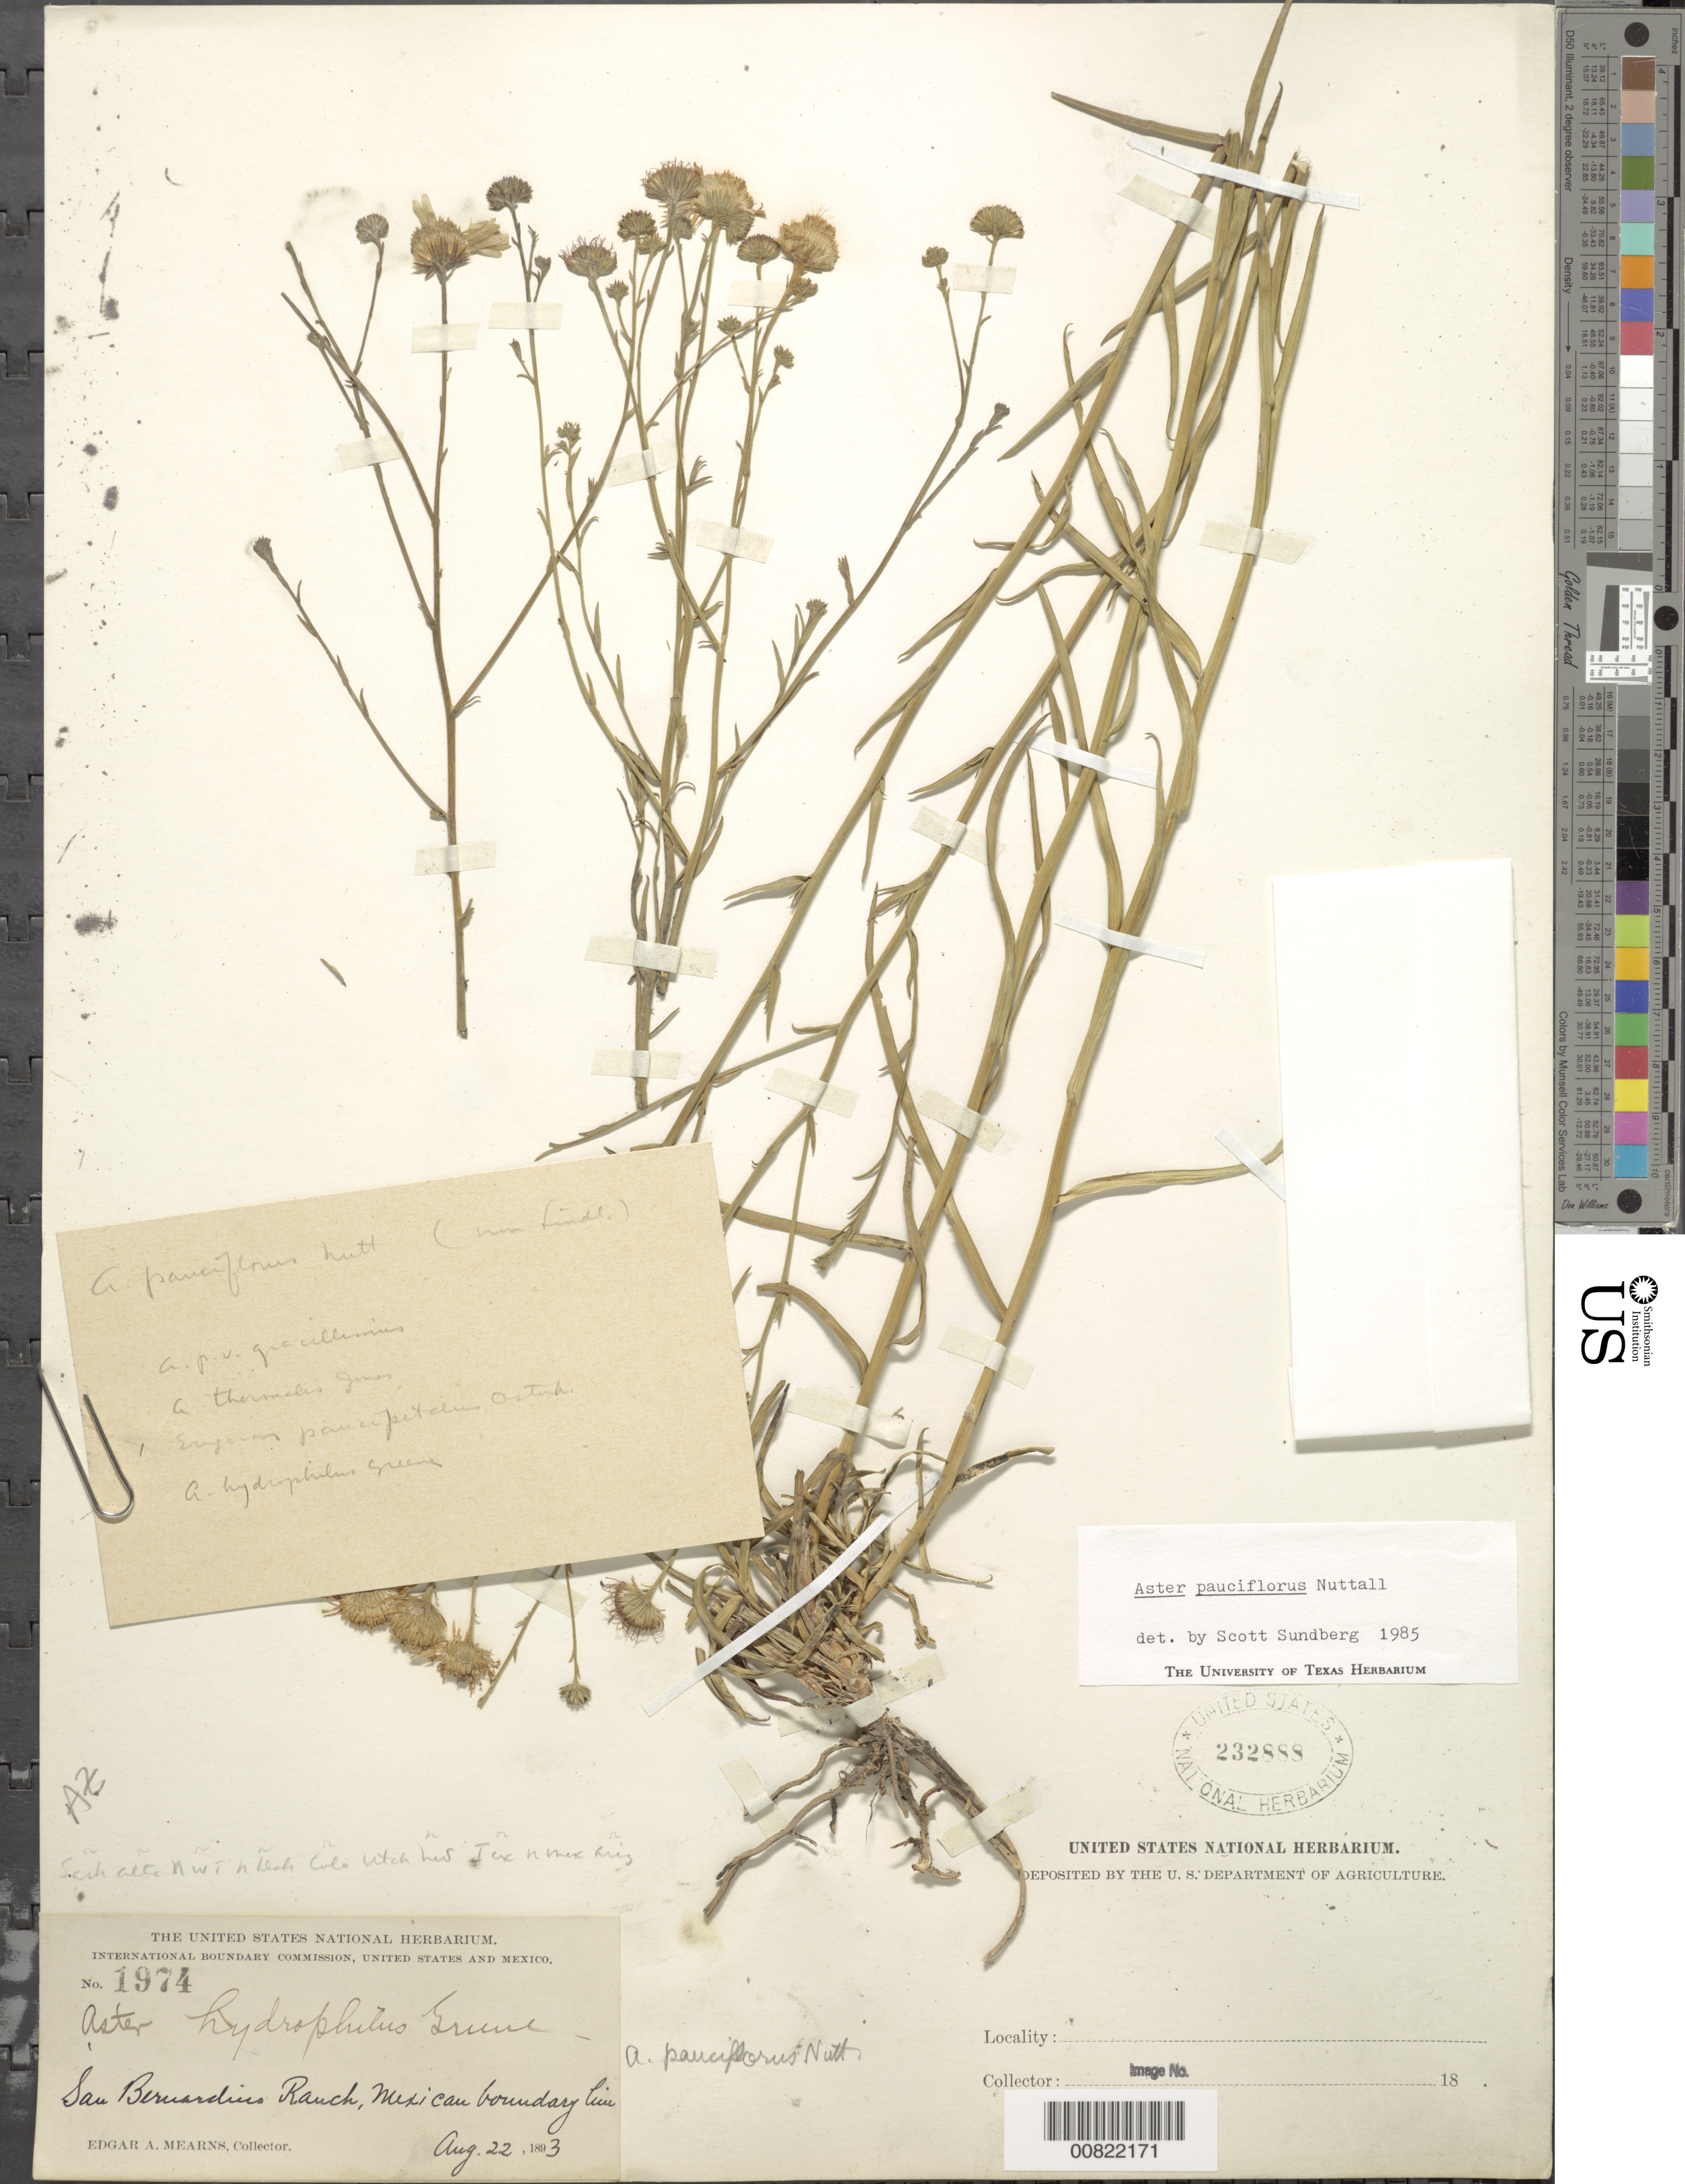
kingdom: Plantae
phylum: Tracheophyta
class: Magnoliopsida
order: Asterales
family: Asteraceae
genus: Almutaster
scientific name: Almutaster pauciflorus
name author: (Nutt.) Á. Löve & D. Löve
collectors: E. A. Mearns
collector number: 1974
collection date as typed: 22 Aug 1893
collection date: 1893-08-22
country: United States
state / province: Arizona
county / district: Cochise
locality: San Bernardino Ranch, Mexican Boundary Line.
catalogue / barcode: US 232888